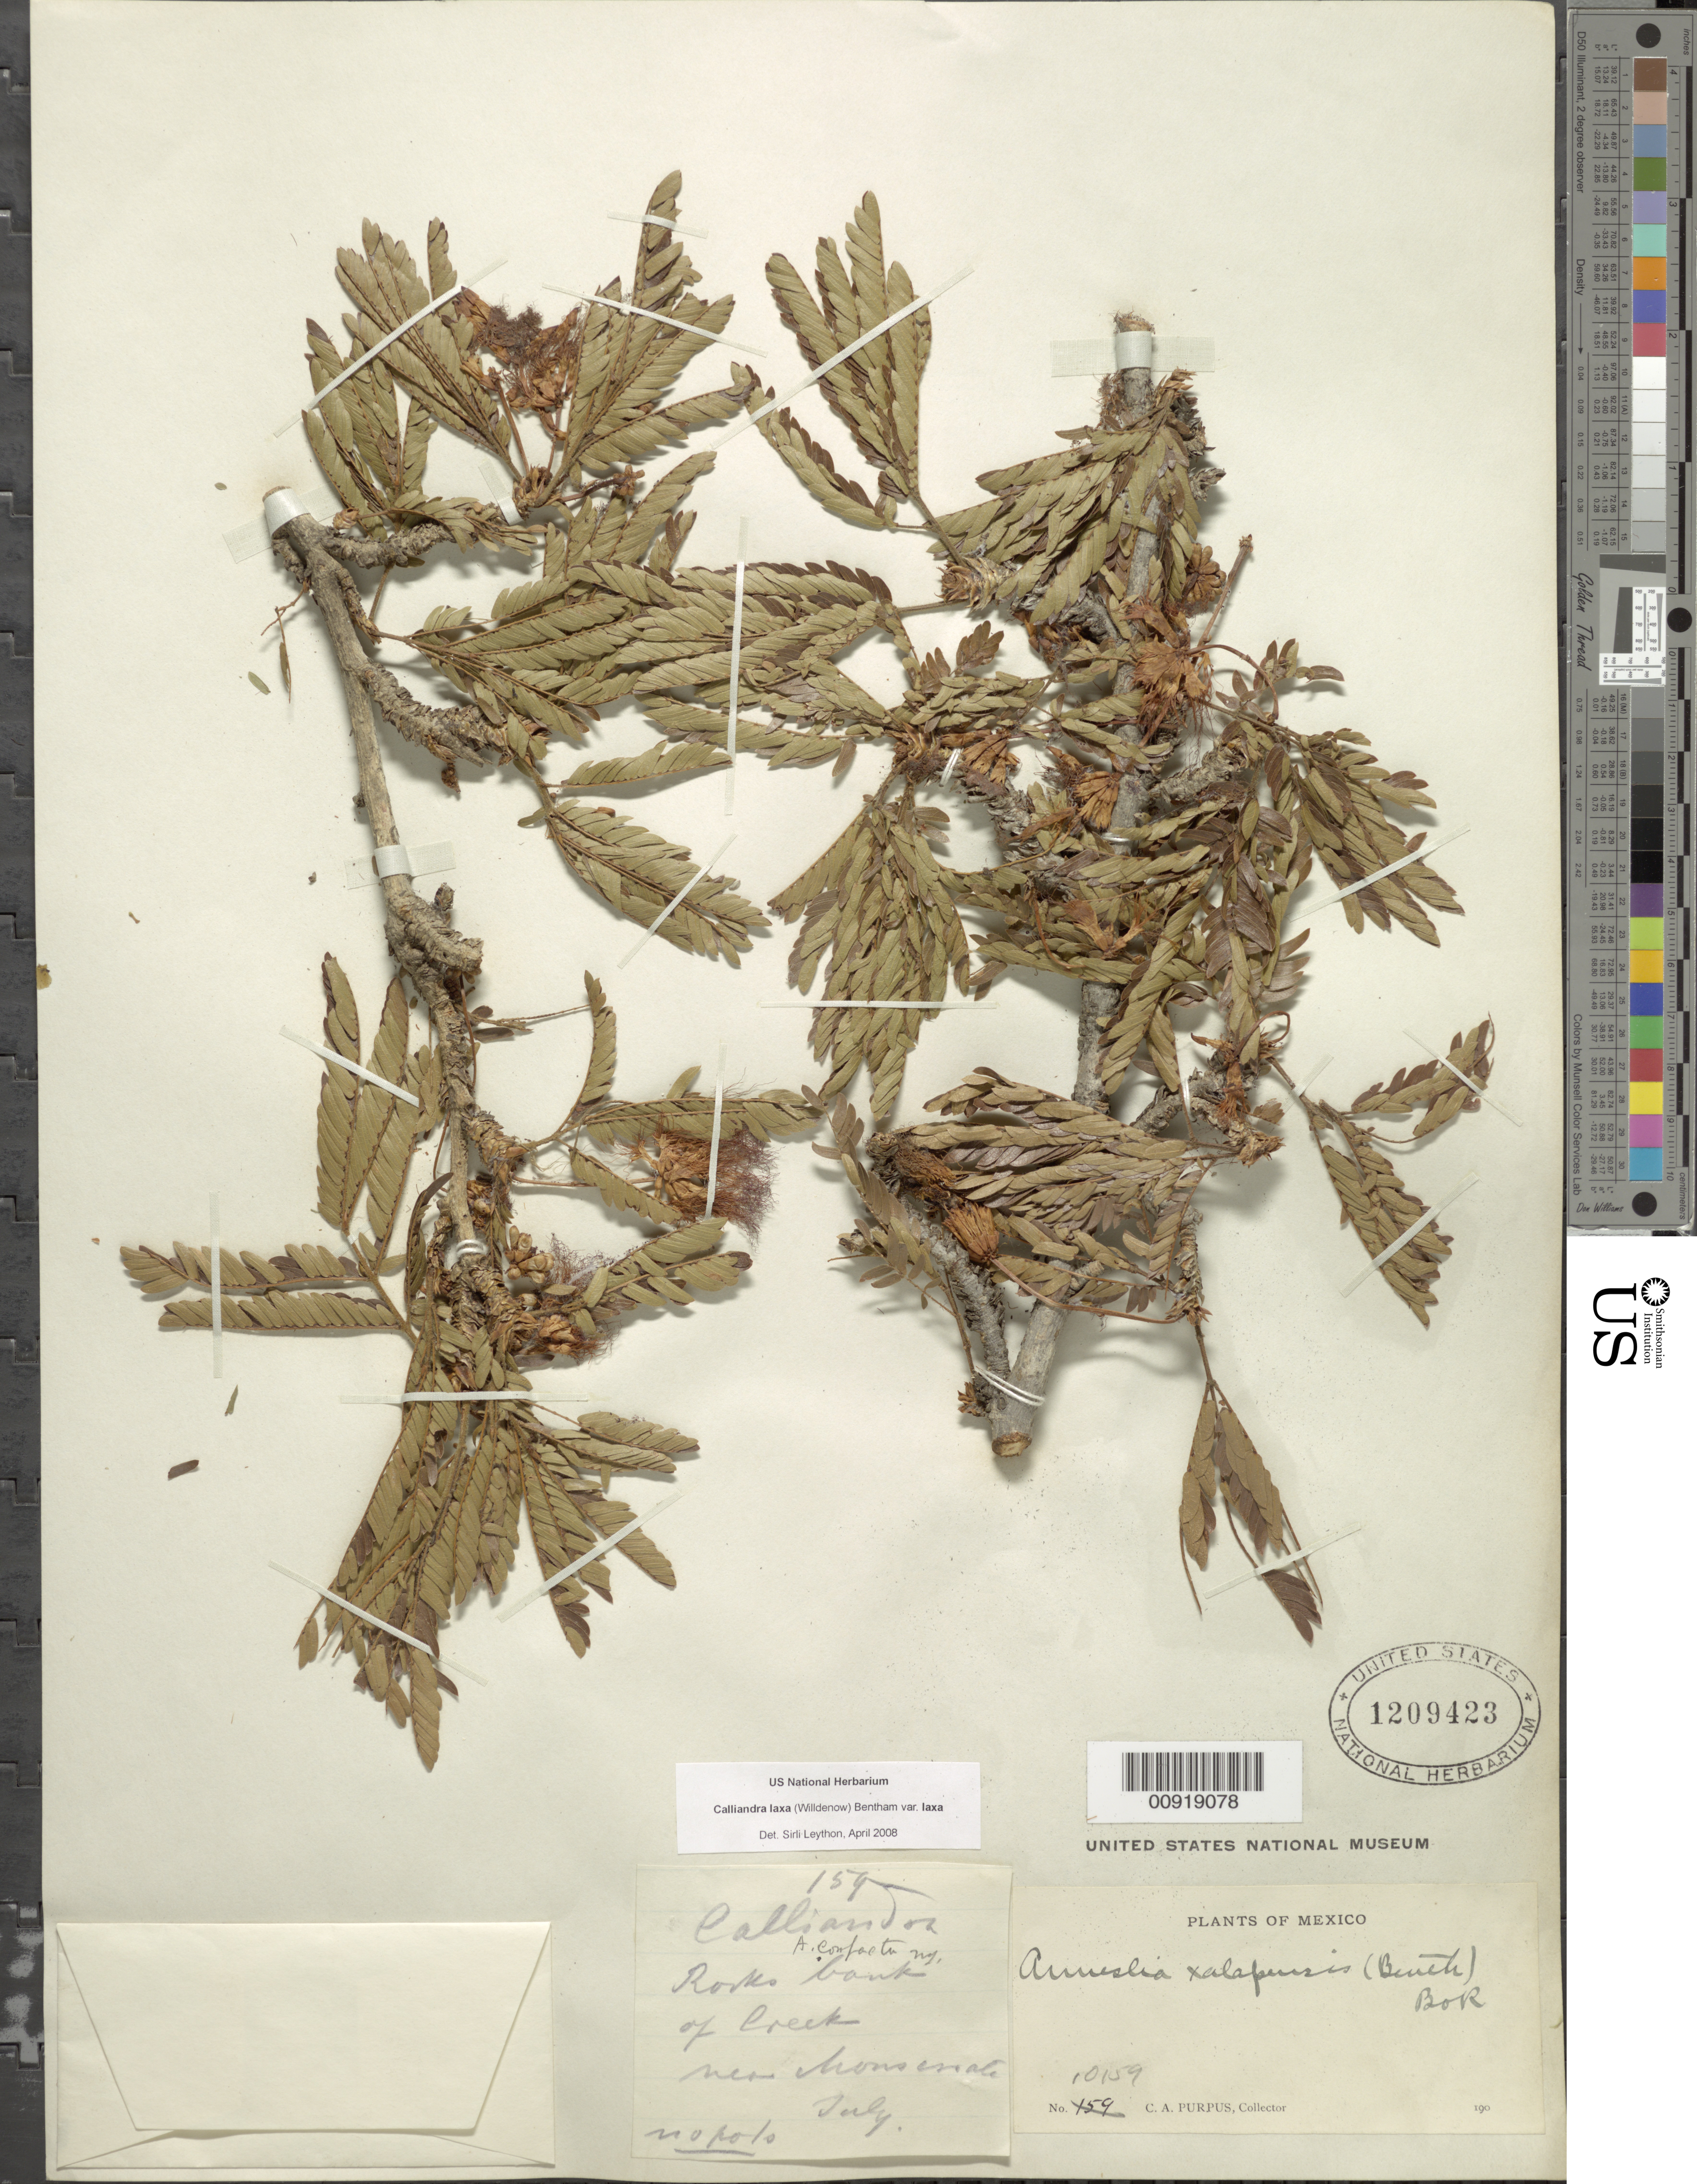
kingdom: Plantae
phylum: Tracheophyta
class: Magnoliopsida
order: Fabales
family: Fabaceae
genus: Calliandra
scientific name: Calliandra laxa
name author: (Willd.) Benth.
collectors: C. A. Purpus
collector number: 10159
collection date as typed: Jul 190-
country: Mexico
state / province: Chiapas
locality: Near Monserrate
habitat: Rocks bank of creek.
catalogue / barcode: US 1209423